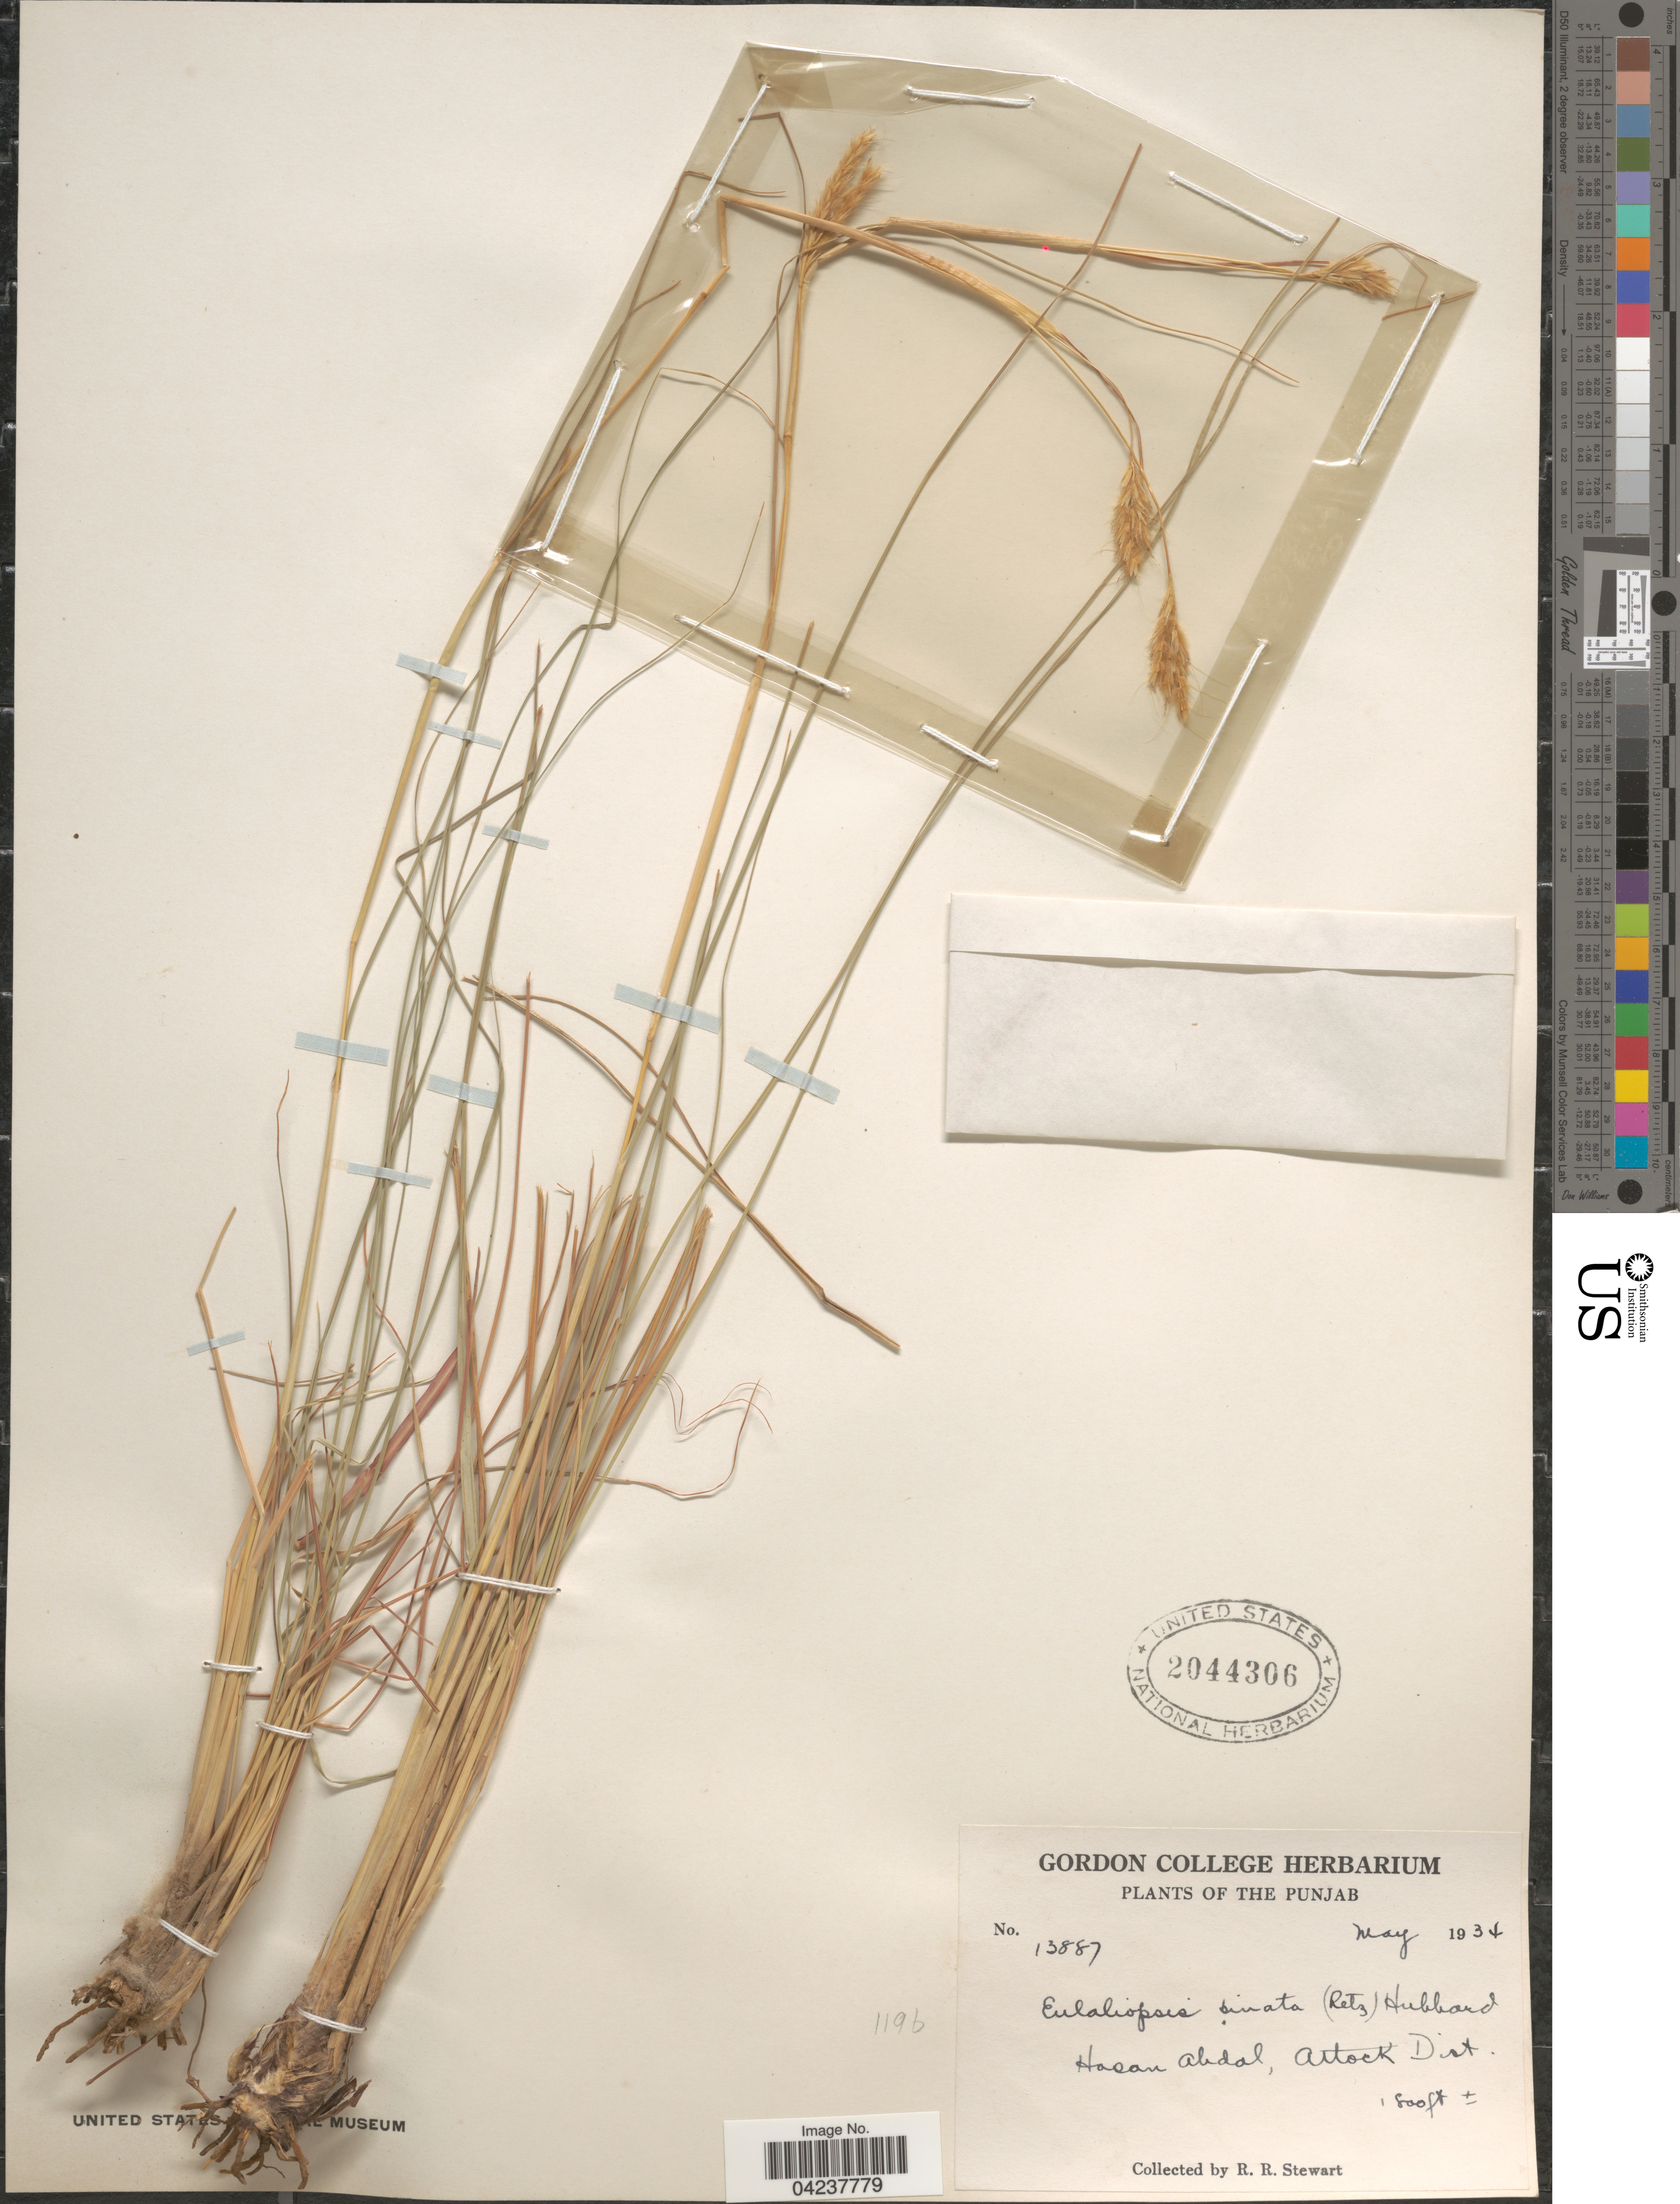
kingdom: Plantae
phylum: Tracheophyta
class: Liliopsida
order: Poales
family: Poaceae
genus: Eulaliopsis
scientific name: Eulaliopsis binata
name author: (Retz.) C. E. Hubb.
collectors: R. Stewart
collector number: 13887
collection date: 1934-05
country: Pakistan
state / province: Punjab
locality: Hasan Abdal, Attock Dist.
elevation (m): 244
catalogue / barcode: US 2044306